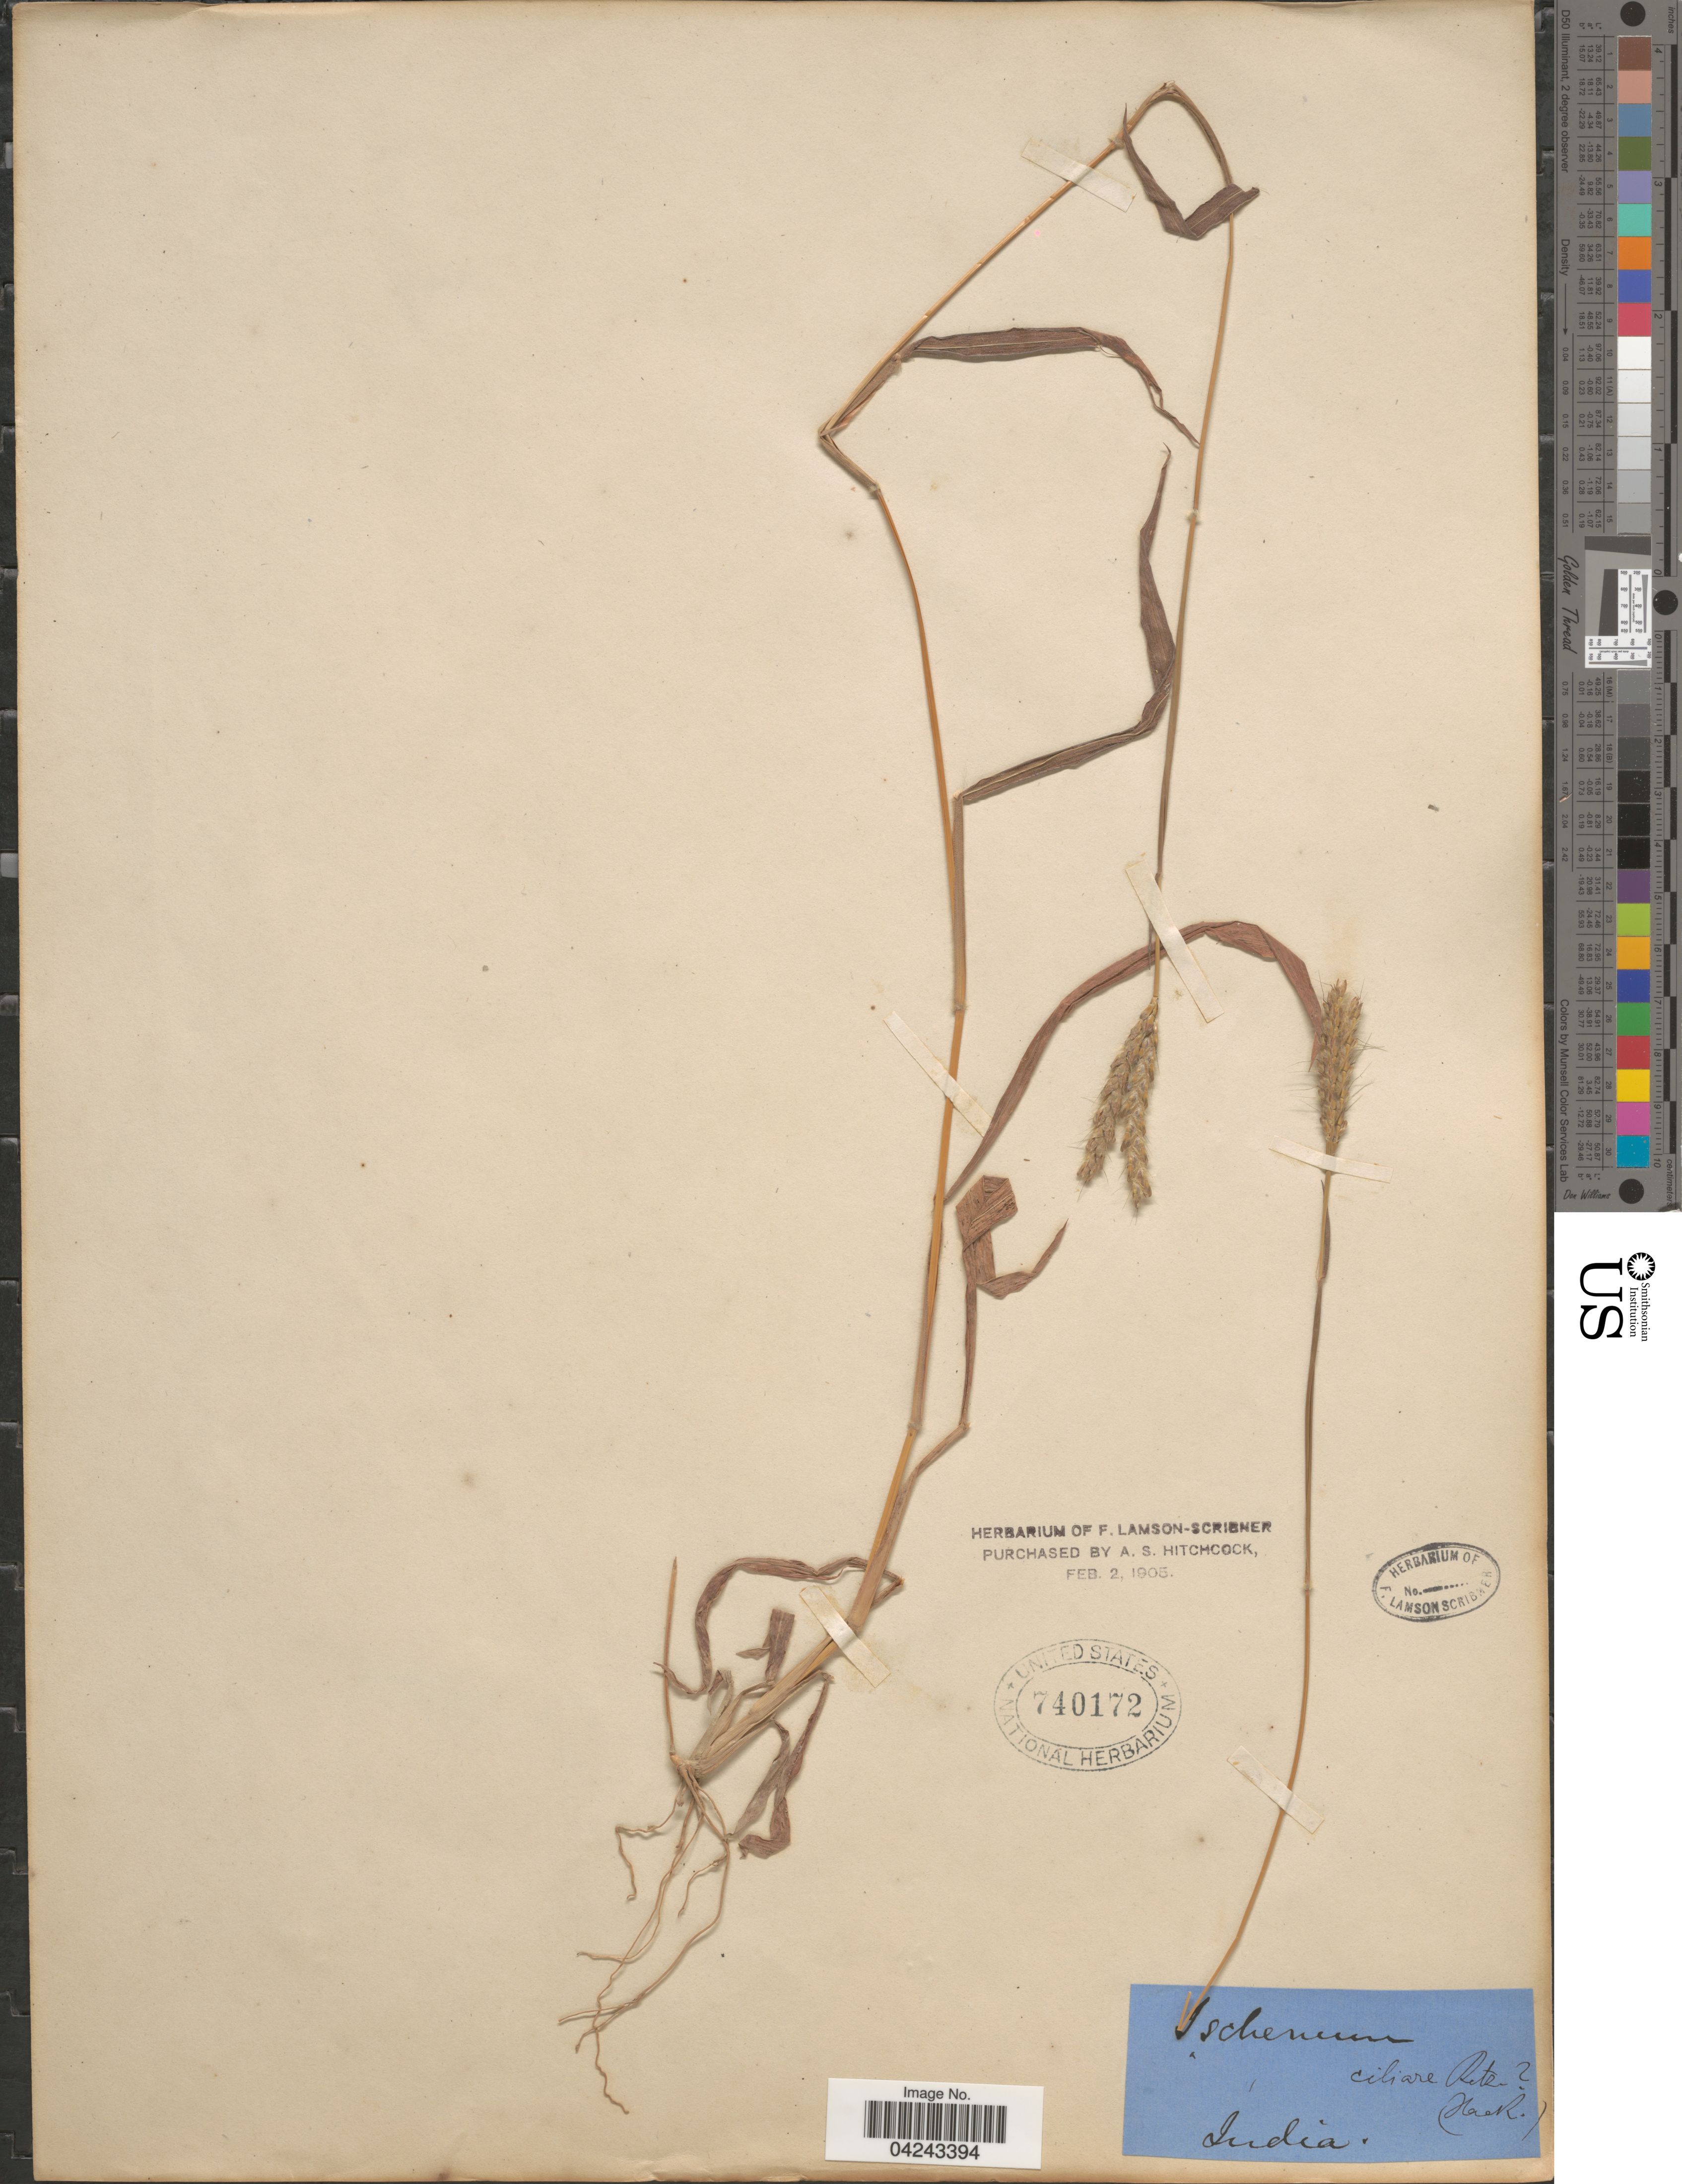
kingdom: Plantae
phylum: Tracheophyta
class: Liliopsida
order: Poales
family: Poaceae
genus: Ischaemum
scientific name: Ischaemum ciliare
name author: Retz.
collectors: ex herb. F. Lamson Scribner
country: India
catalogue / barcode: US 740172